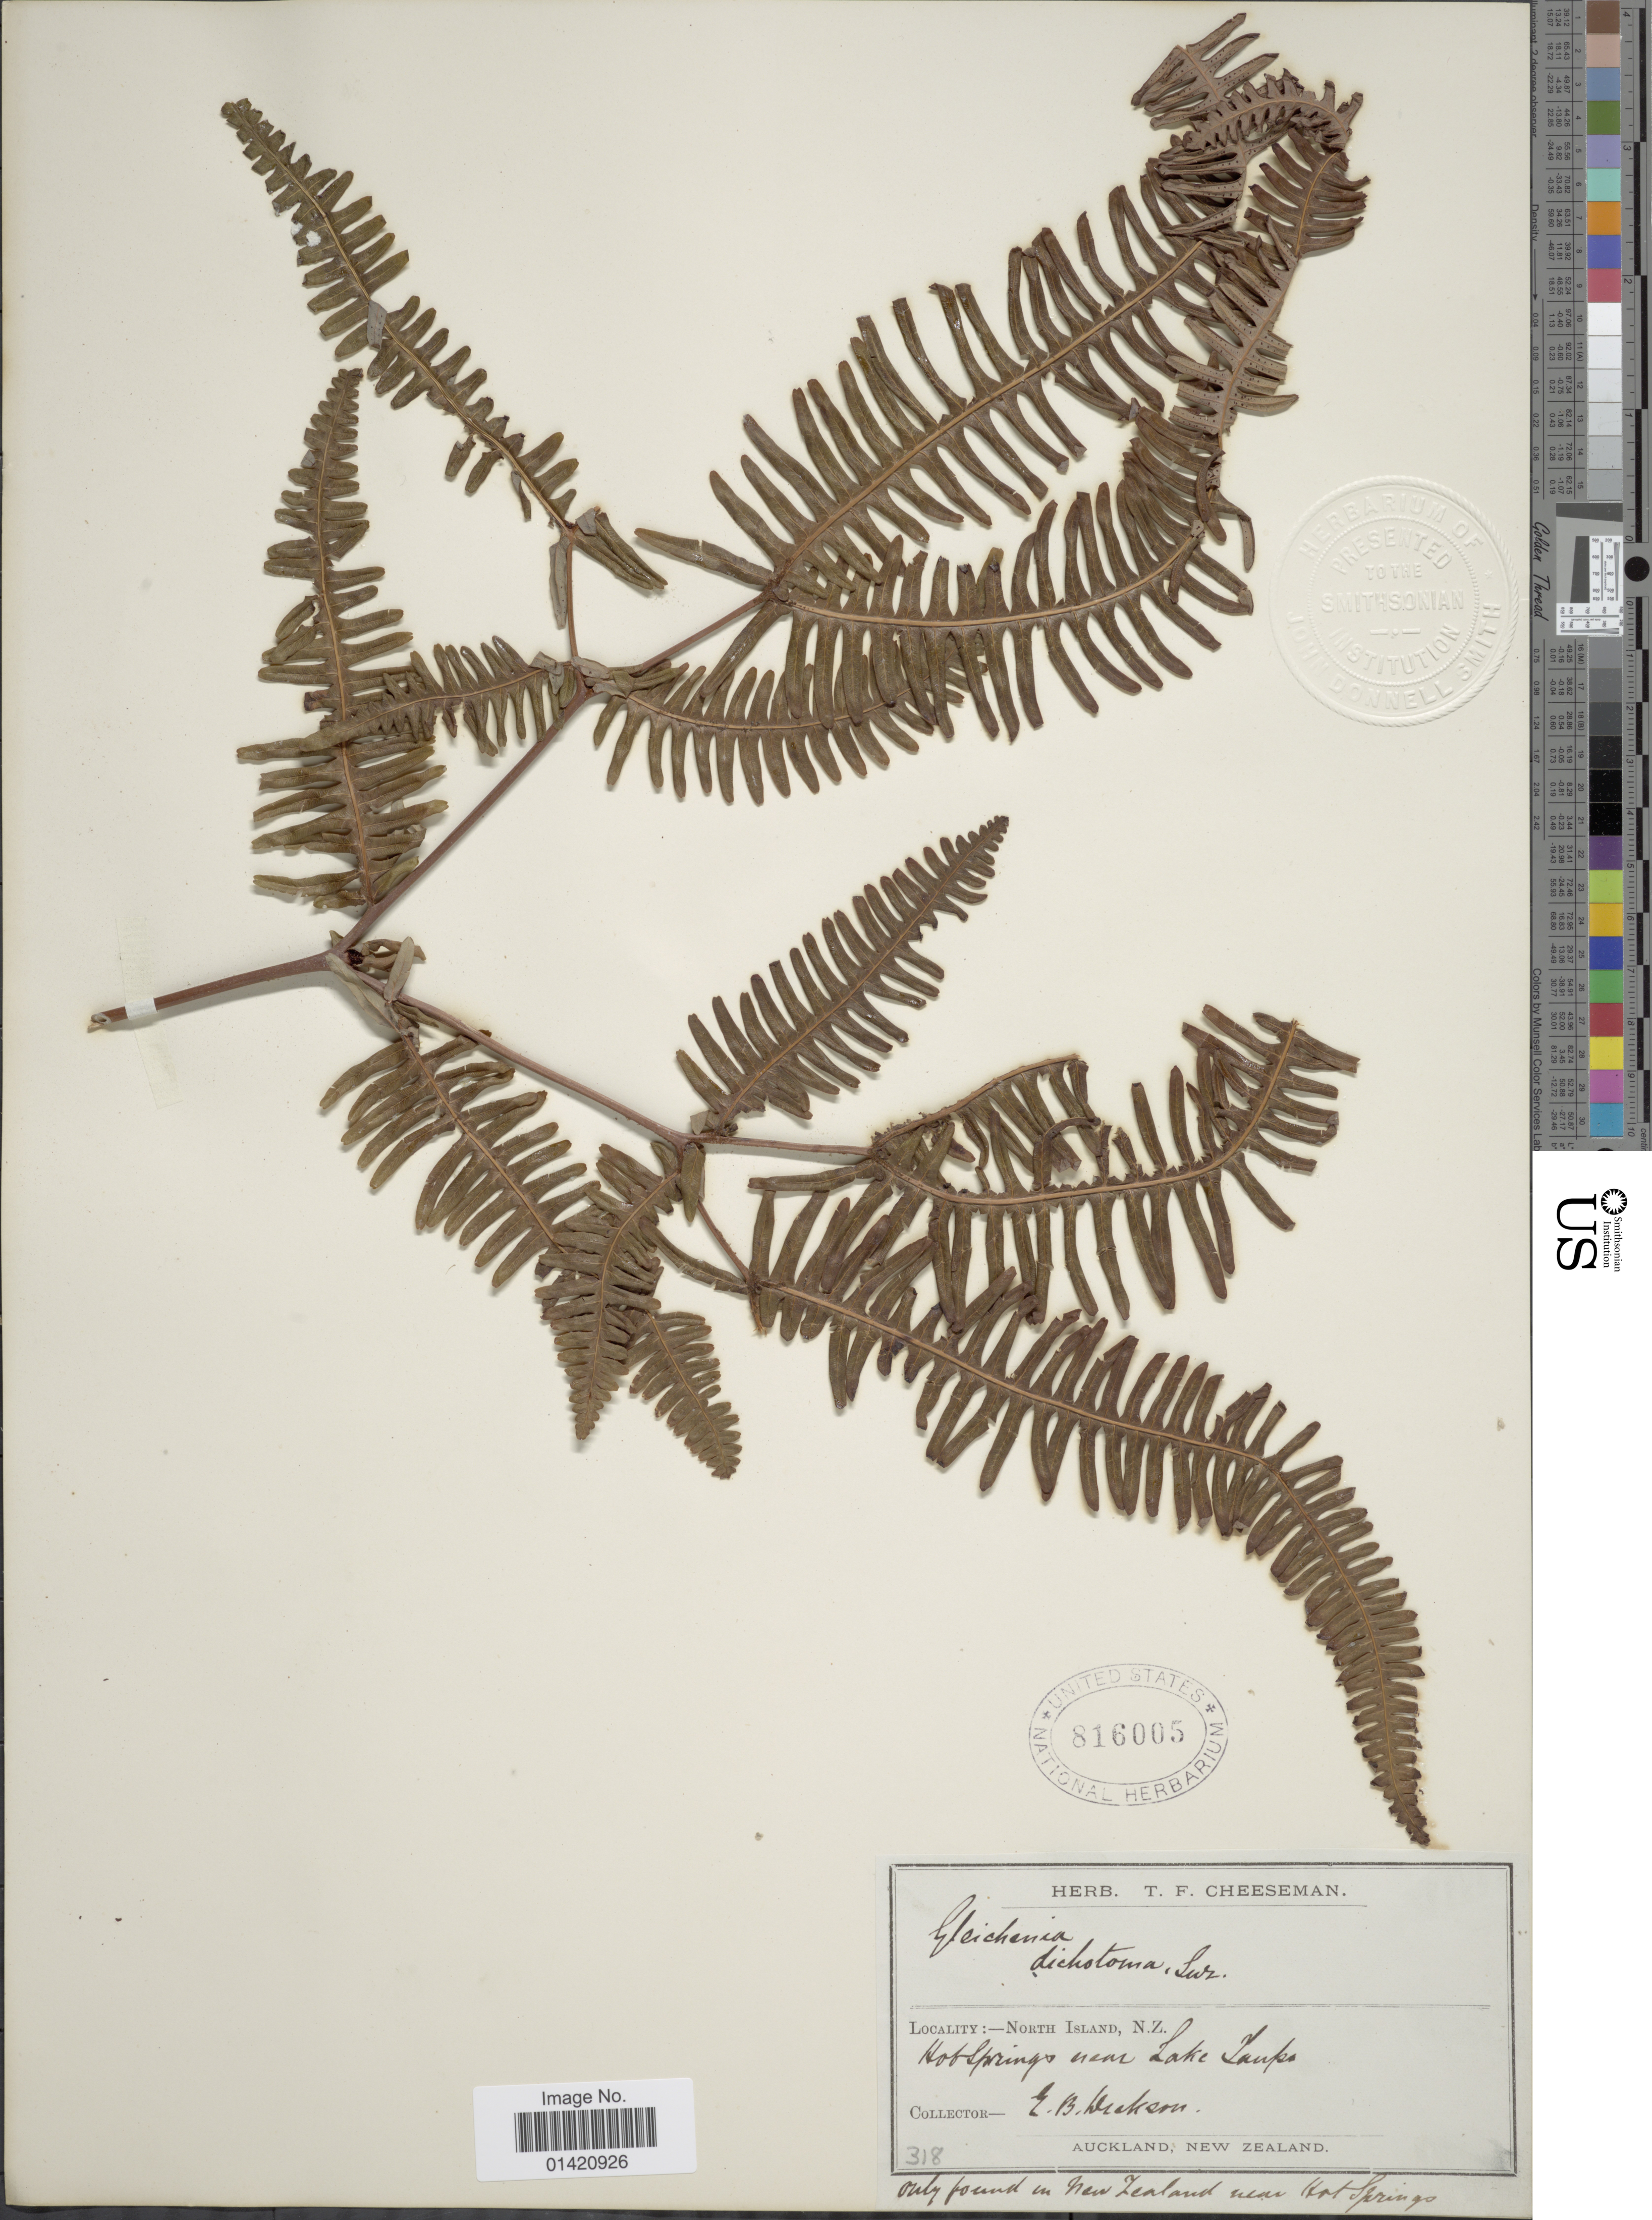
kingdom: Plantae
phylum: Tracheophyta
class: Polypodiopsida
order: Gleicheniales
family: Gleicheniaceae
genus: Dicranopteris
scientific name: Dicranopteris linearis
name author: (Burm. f.) Underw.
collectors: J. Dickson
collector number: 318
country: New Zealand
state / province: Auckland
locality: North Island, Hotsprings near Lake [illegible text]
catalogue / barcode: US 816005